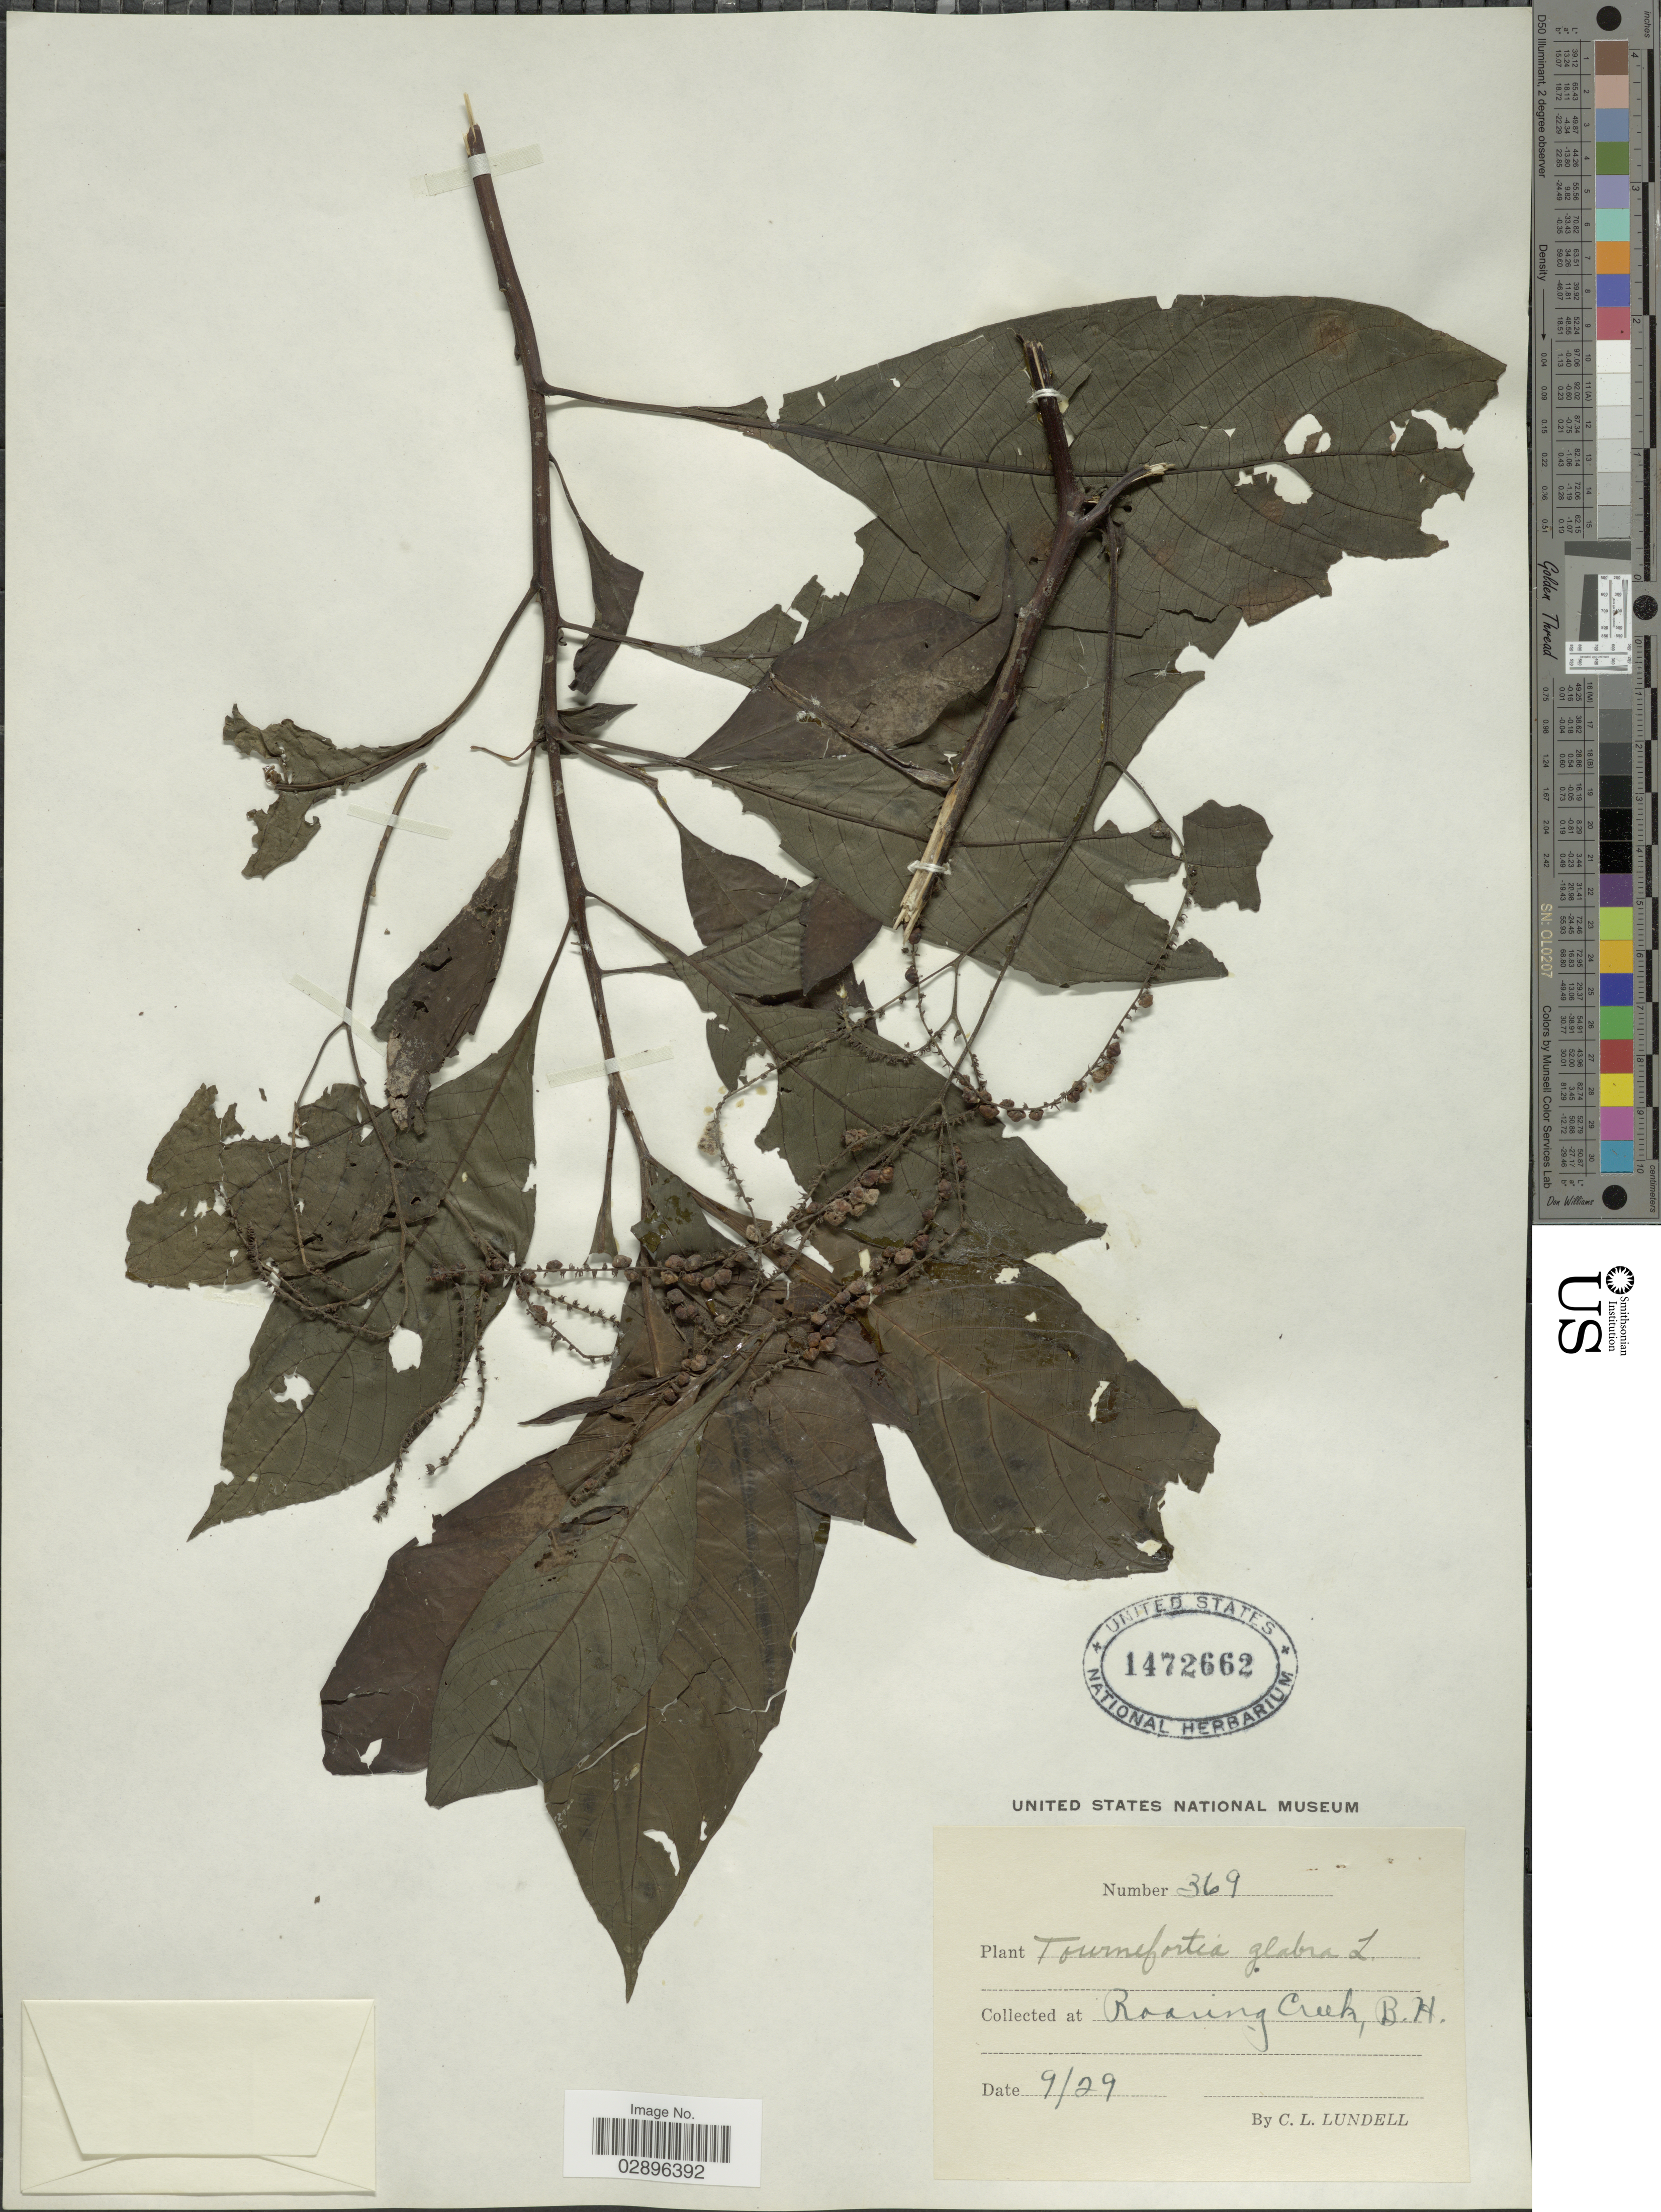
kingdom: Plantae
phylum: Tracheophyta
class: Magnoliopsida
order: Boraginales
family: Heliotropiaceae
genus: Tournefortia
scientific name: Tournefortia glabra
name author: L.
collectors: C. L. Lundell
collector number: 369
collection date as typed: Transcribed d/m/y: /9/29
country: Belize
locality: Roaring Creek, B. H.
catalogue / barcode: US 1472662